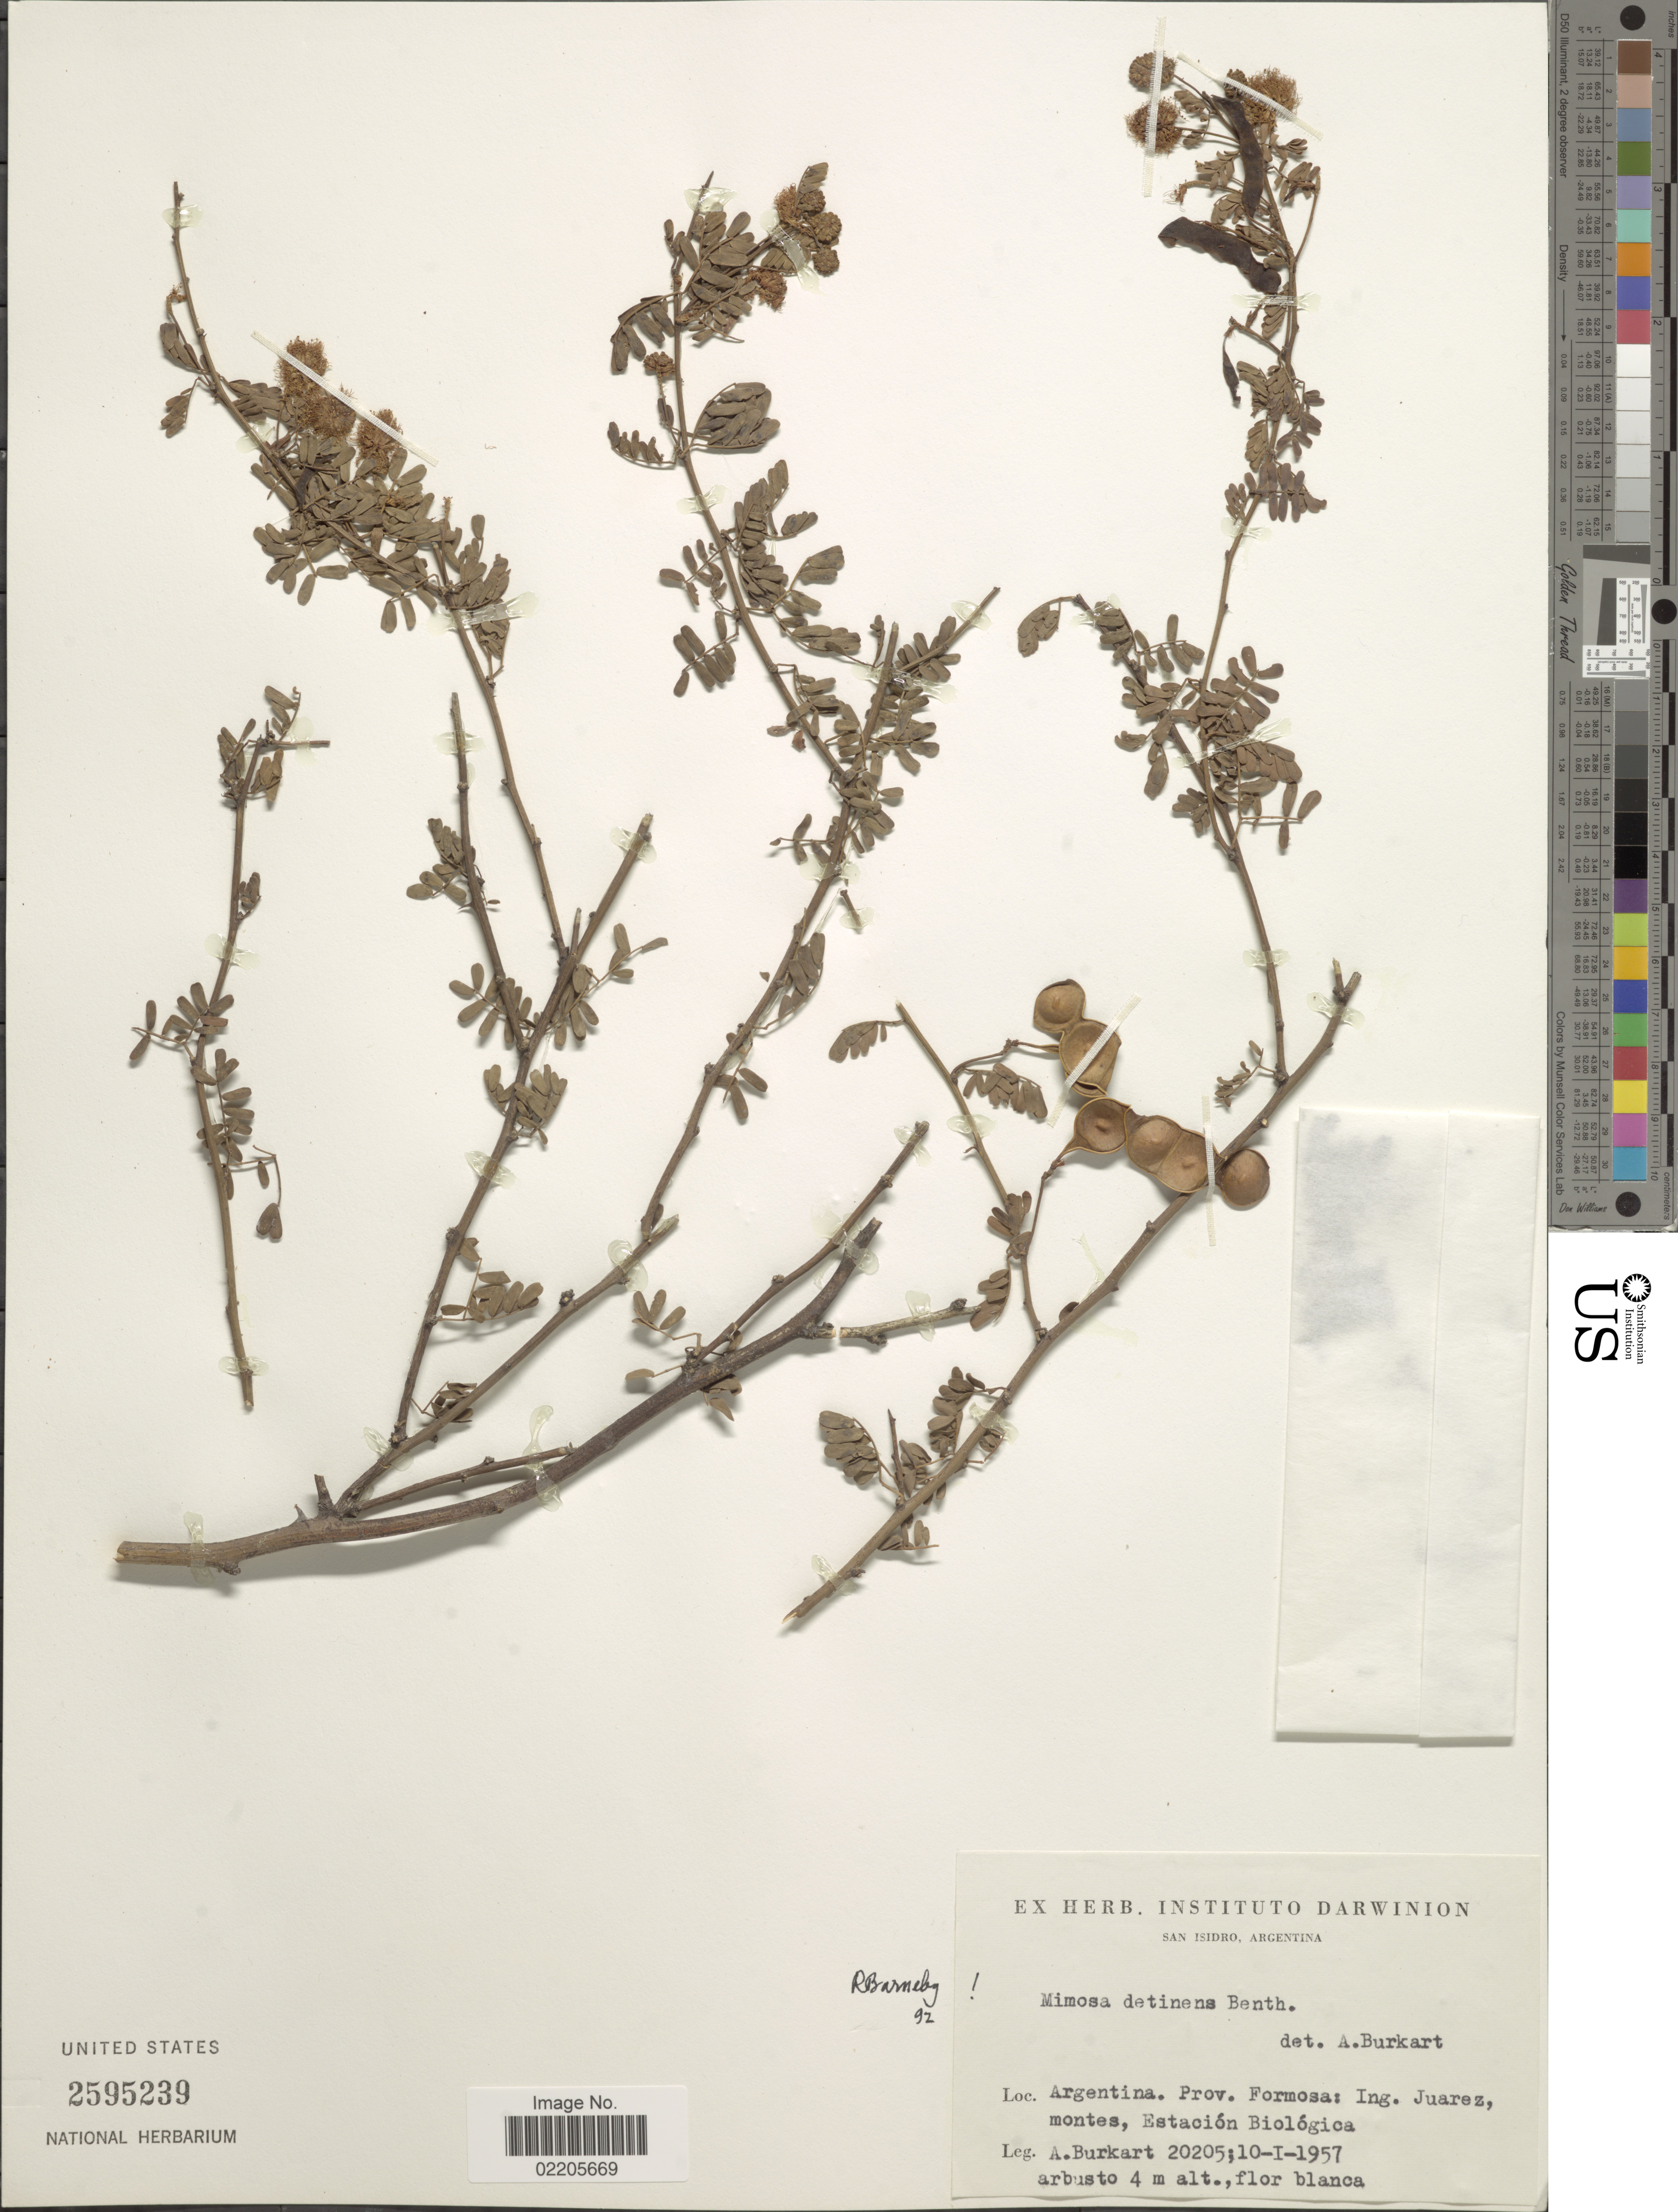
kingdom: Plantae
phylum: Tracheophyta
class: Magnoliopsida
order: Fabales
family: Fabaceae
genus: Mimosa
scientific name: Mimosa detinens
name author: Benth.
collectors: A. E. Burkart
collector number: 20205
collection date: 1957-01-10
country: Argentina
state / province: Formosa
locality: San Isidro, Argentina. Argentina. Prov. Formosa: Ing. Juarez, montes, Estacion Biologica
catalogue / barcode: US 2595239